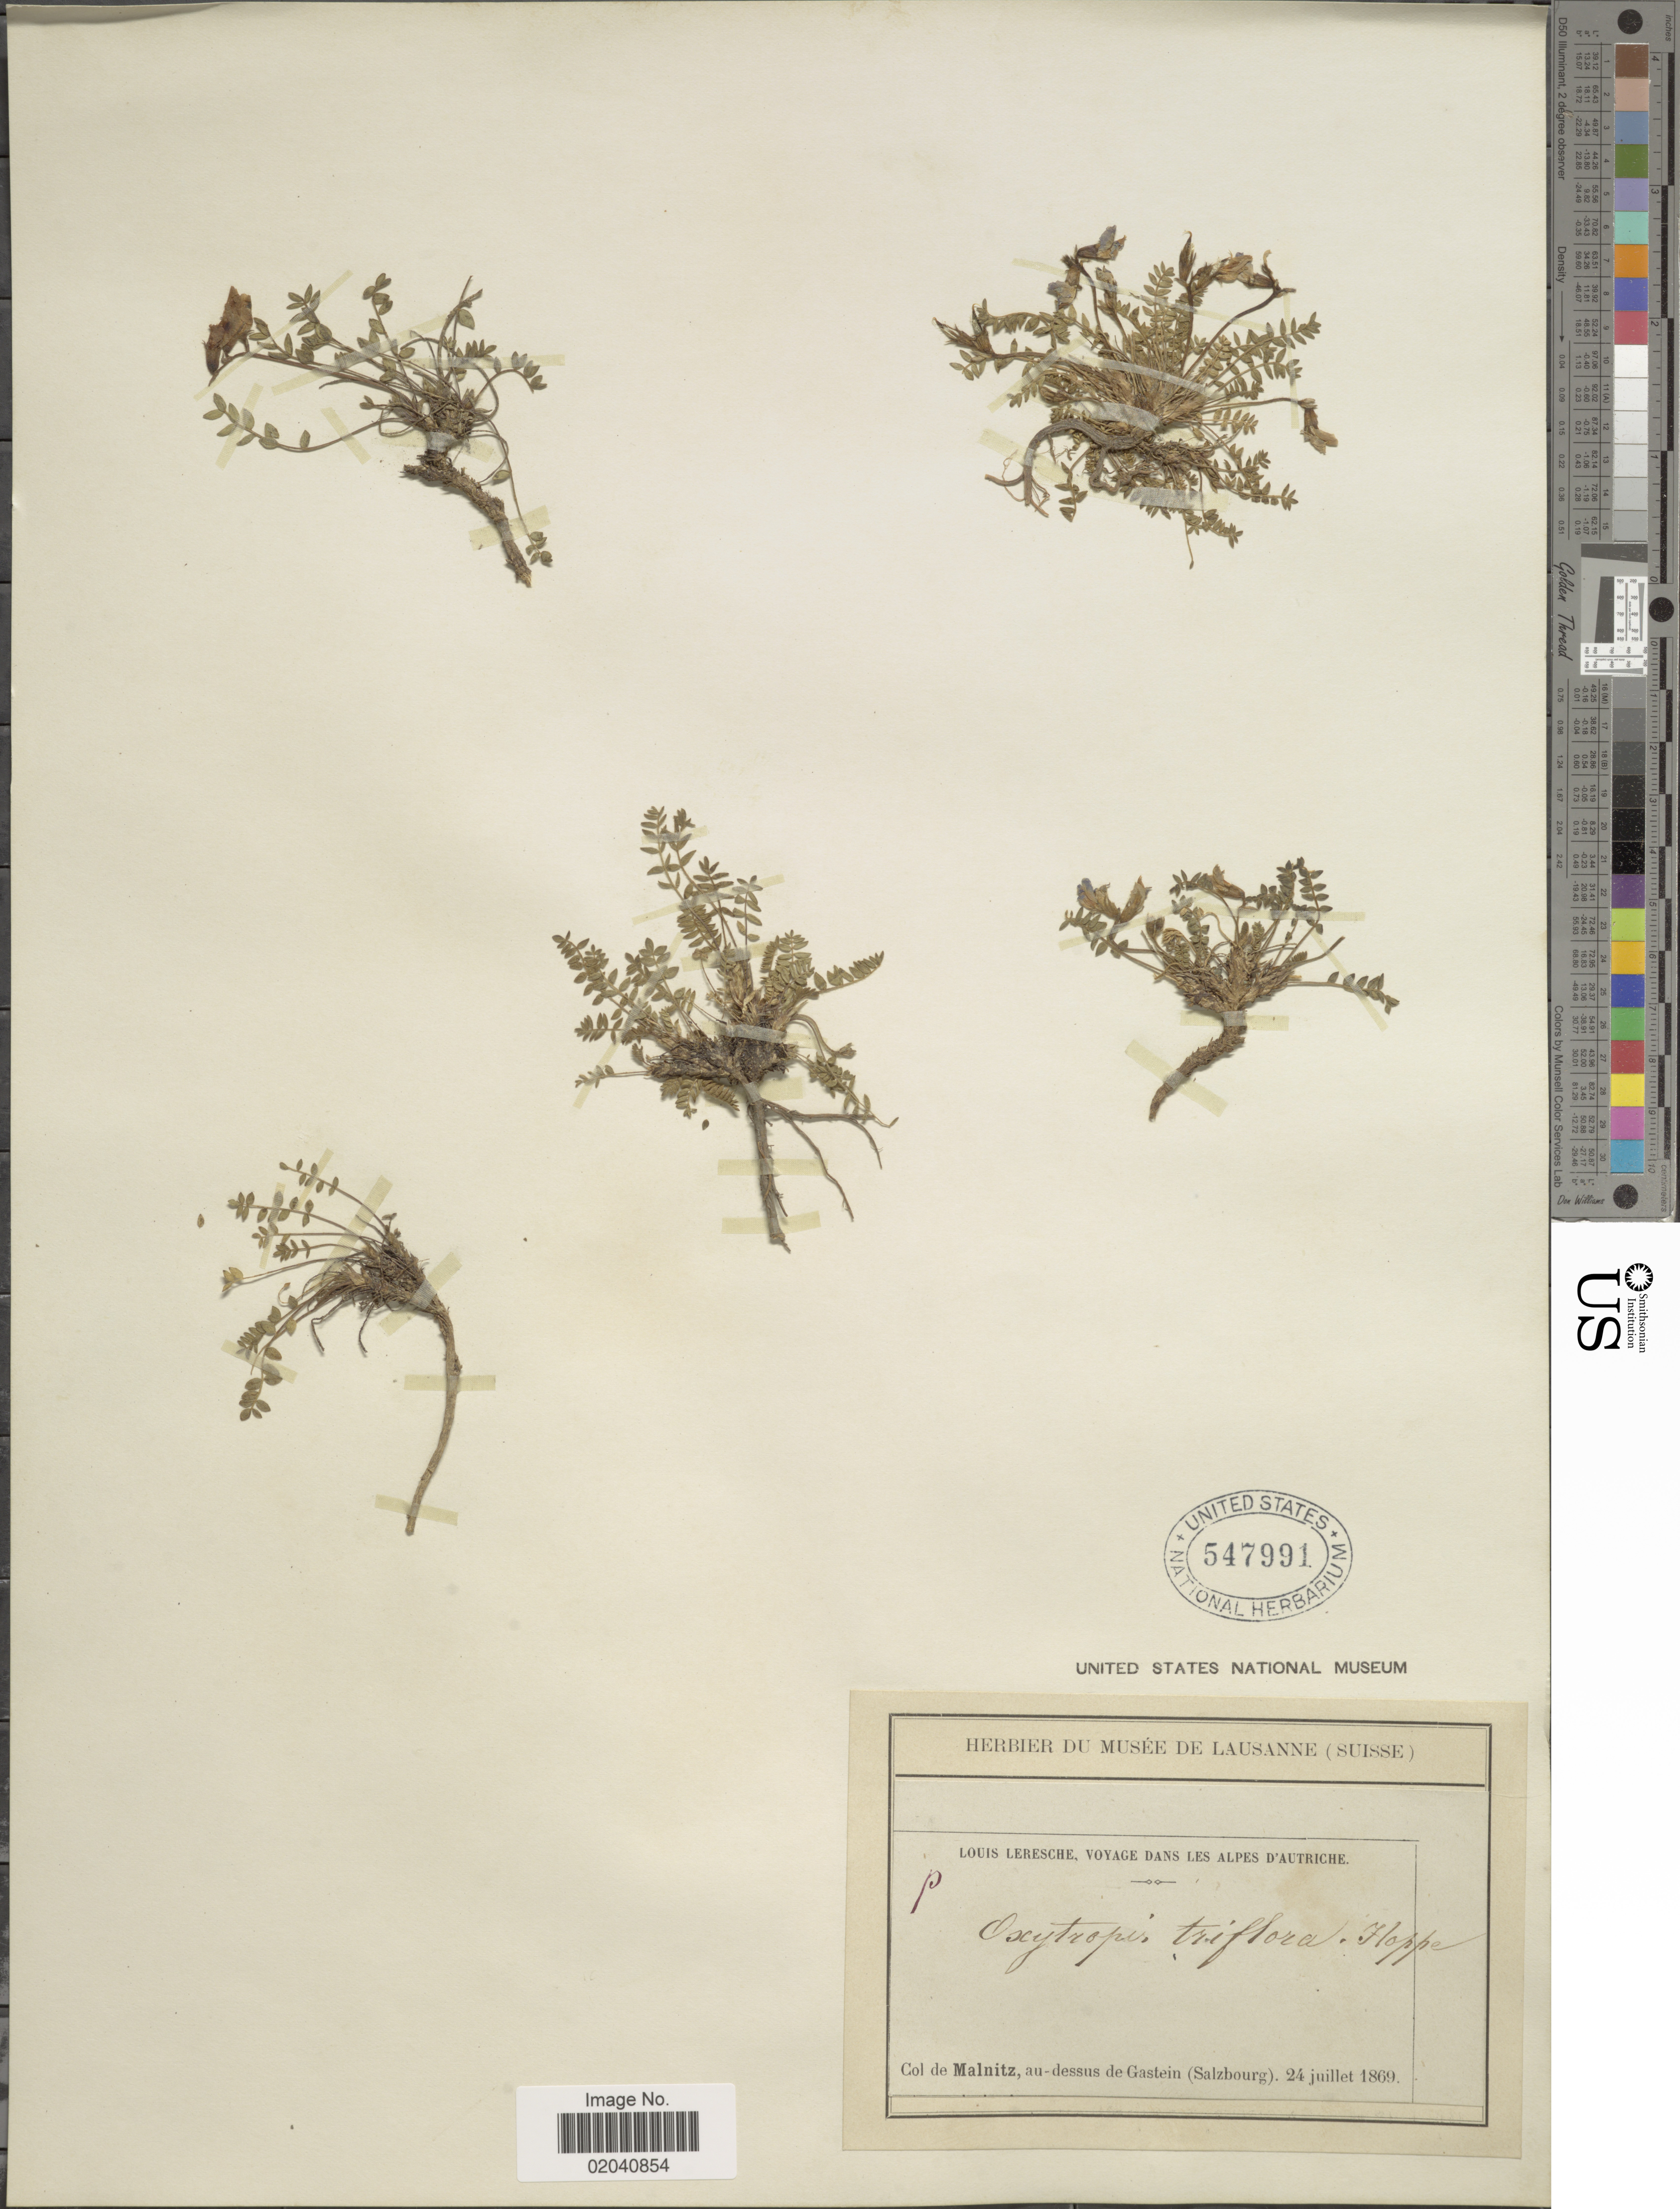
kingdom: Plantae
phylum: Tracheophyta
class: Magnoliopsida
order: Fabales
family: Fabaceae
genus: Oxytropis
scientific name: Oxytropis triflora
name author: Hoppe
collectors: L. Leresche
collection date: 1869-07-24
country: Austria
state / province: Salzburg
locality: Col de Malnitz, au-dessus de Gastein (Salzbourg)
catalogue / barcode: US 547991